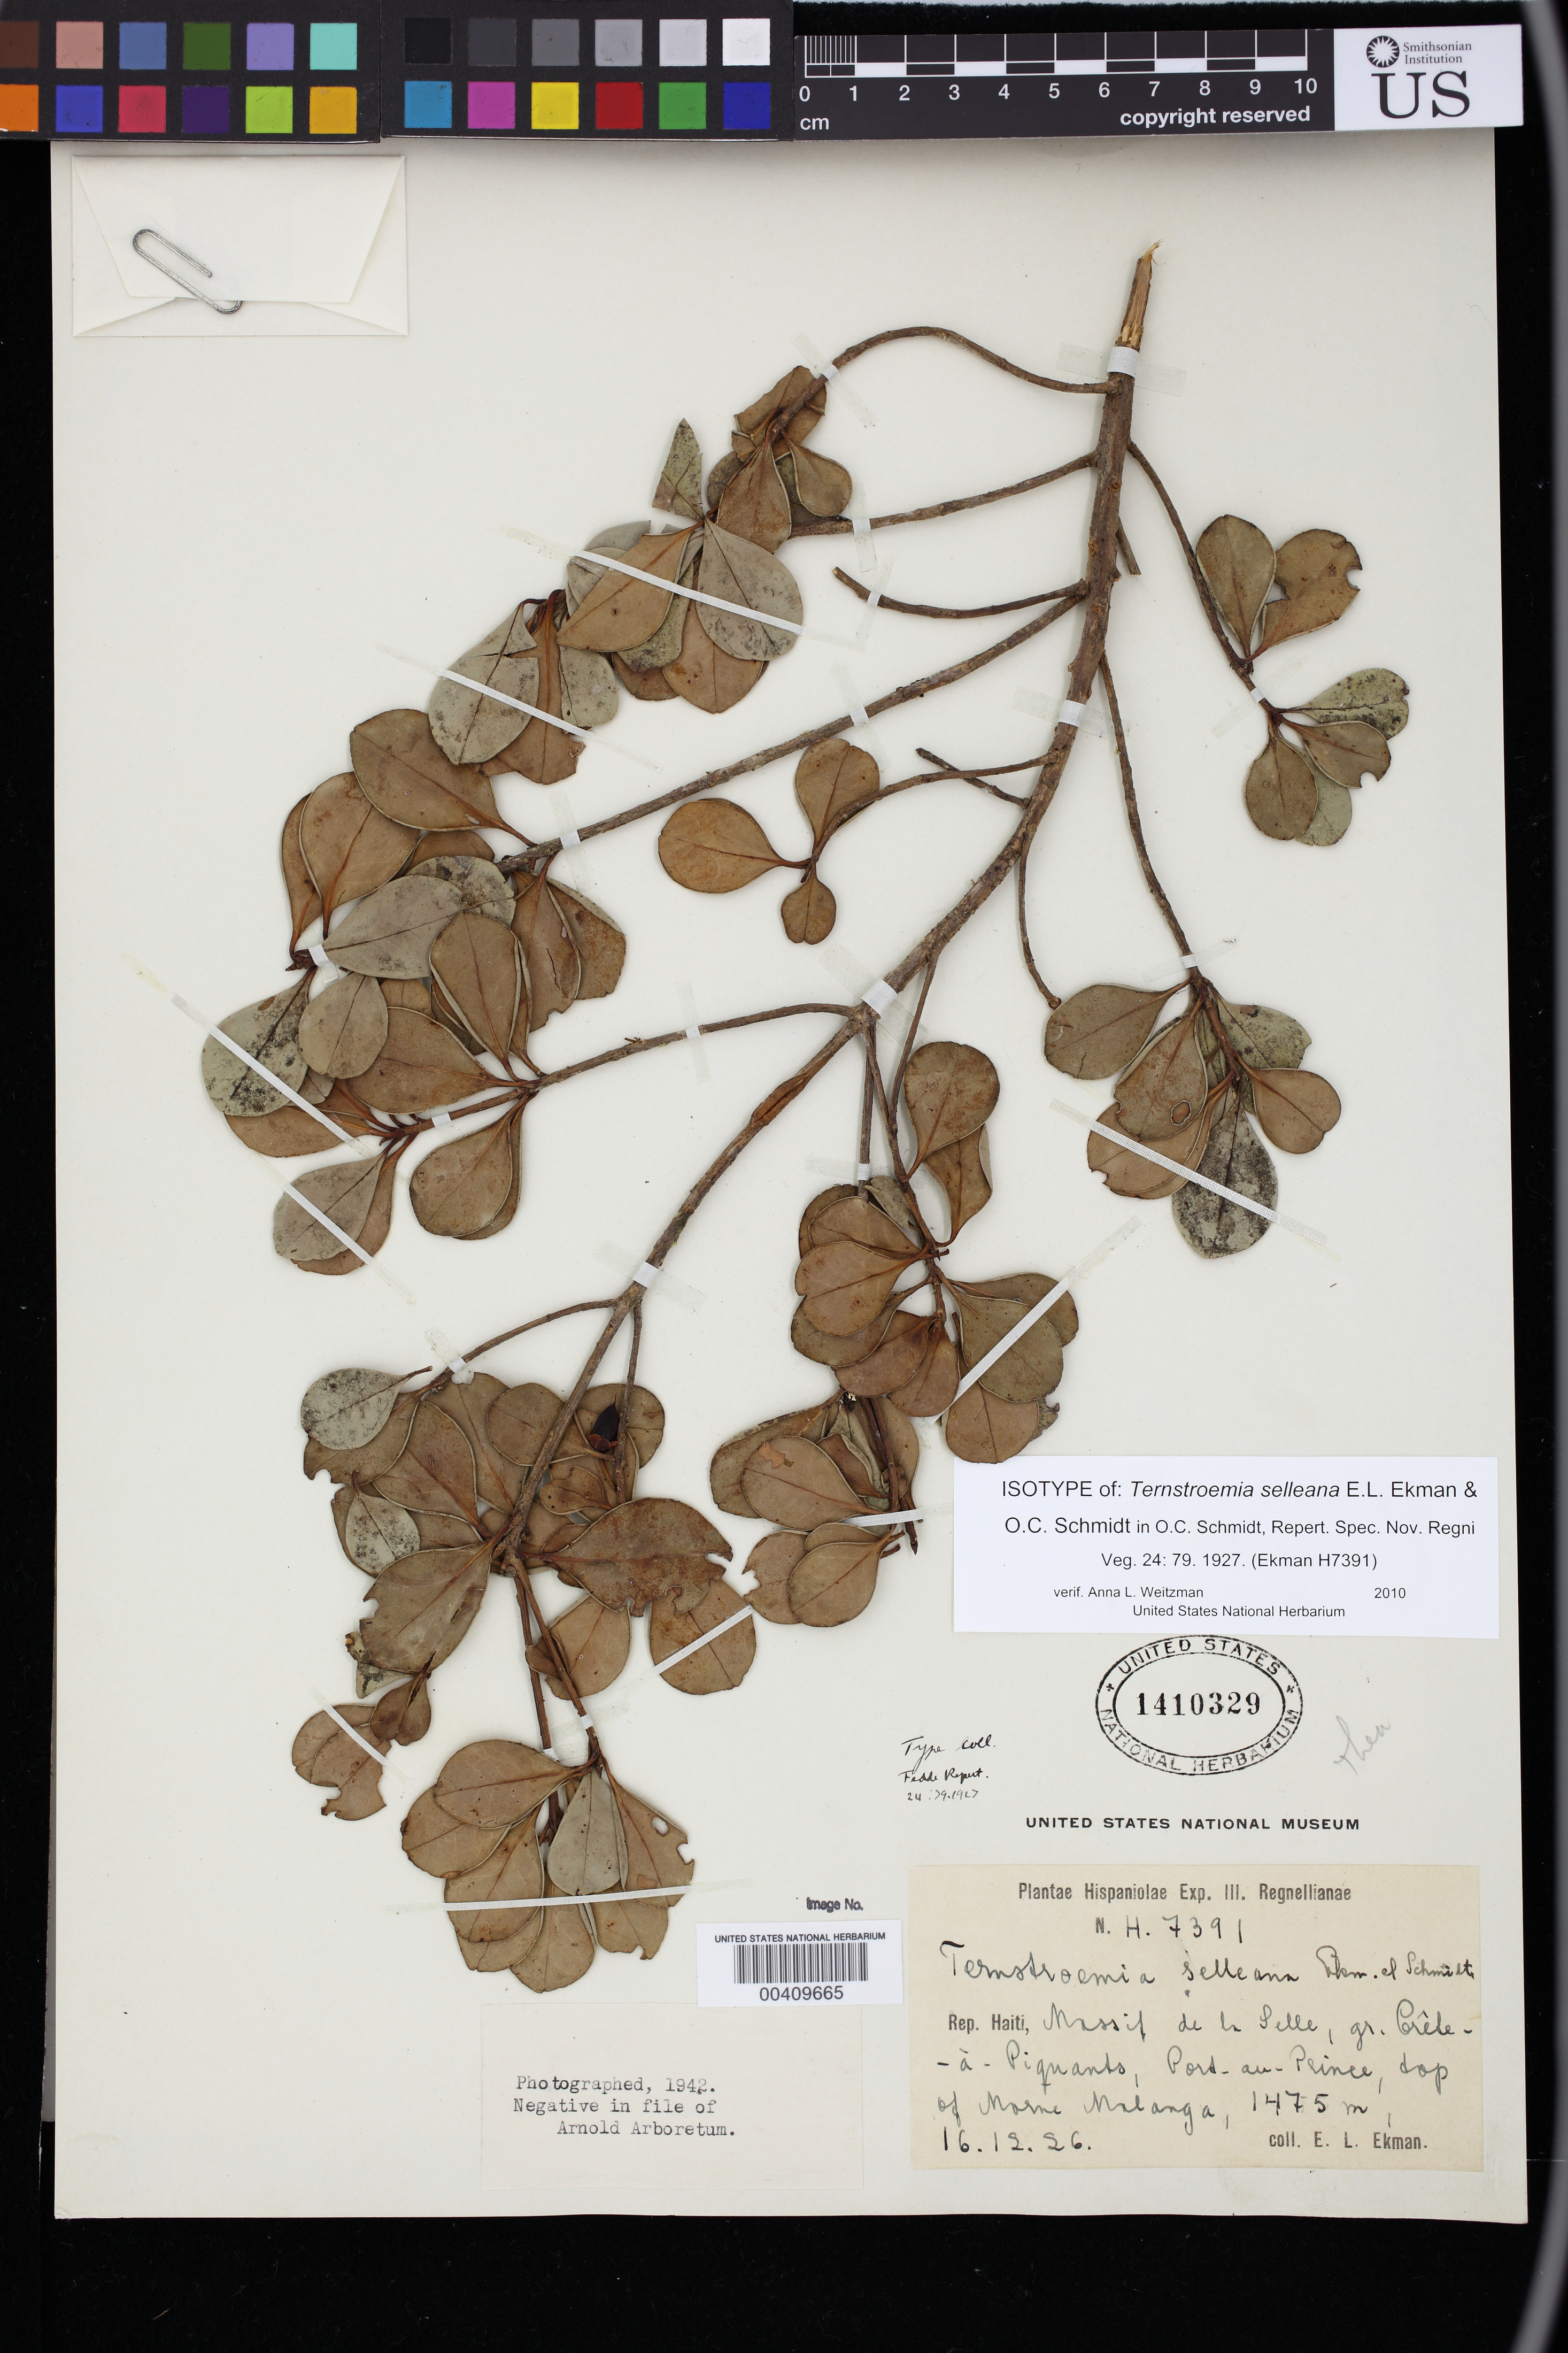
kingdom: Plantae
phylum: Tracheophyta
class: Magnoliopsida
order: Ericales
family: Pentaphylacaceae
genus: Ternstroemia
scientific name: Ternstroemia selleana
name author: Ekman & O.C. Schmidt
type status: Isotype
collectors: E. L. Ekman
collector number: H 7391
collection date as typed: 16 Dec 1926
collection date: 1926-12-16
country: Haiti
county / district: Ouest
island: Hispaniola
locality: Massif de la Selle, gr. Crete-a-Piquante, Port-au-Prince,, top of Morne Malanga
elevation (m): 1475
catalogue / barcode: US 1410329